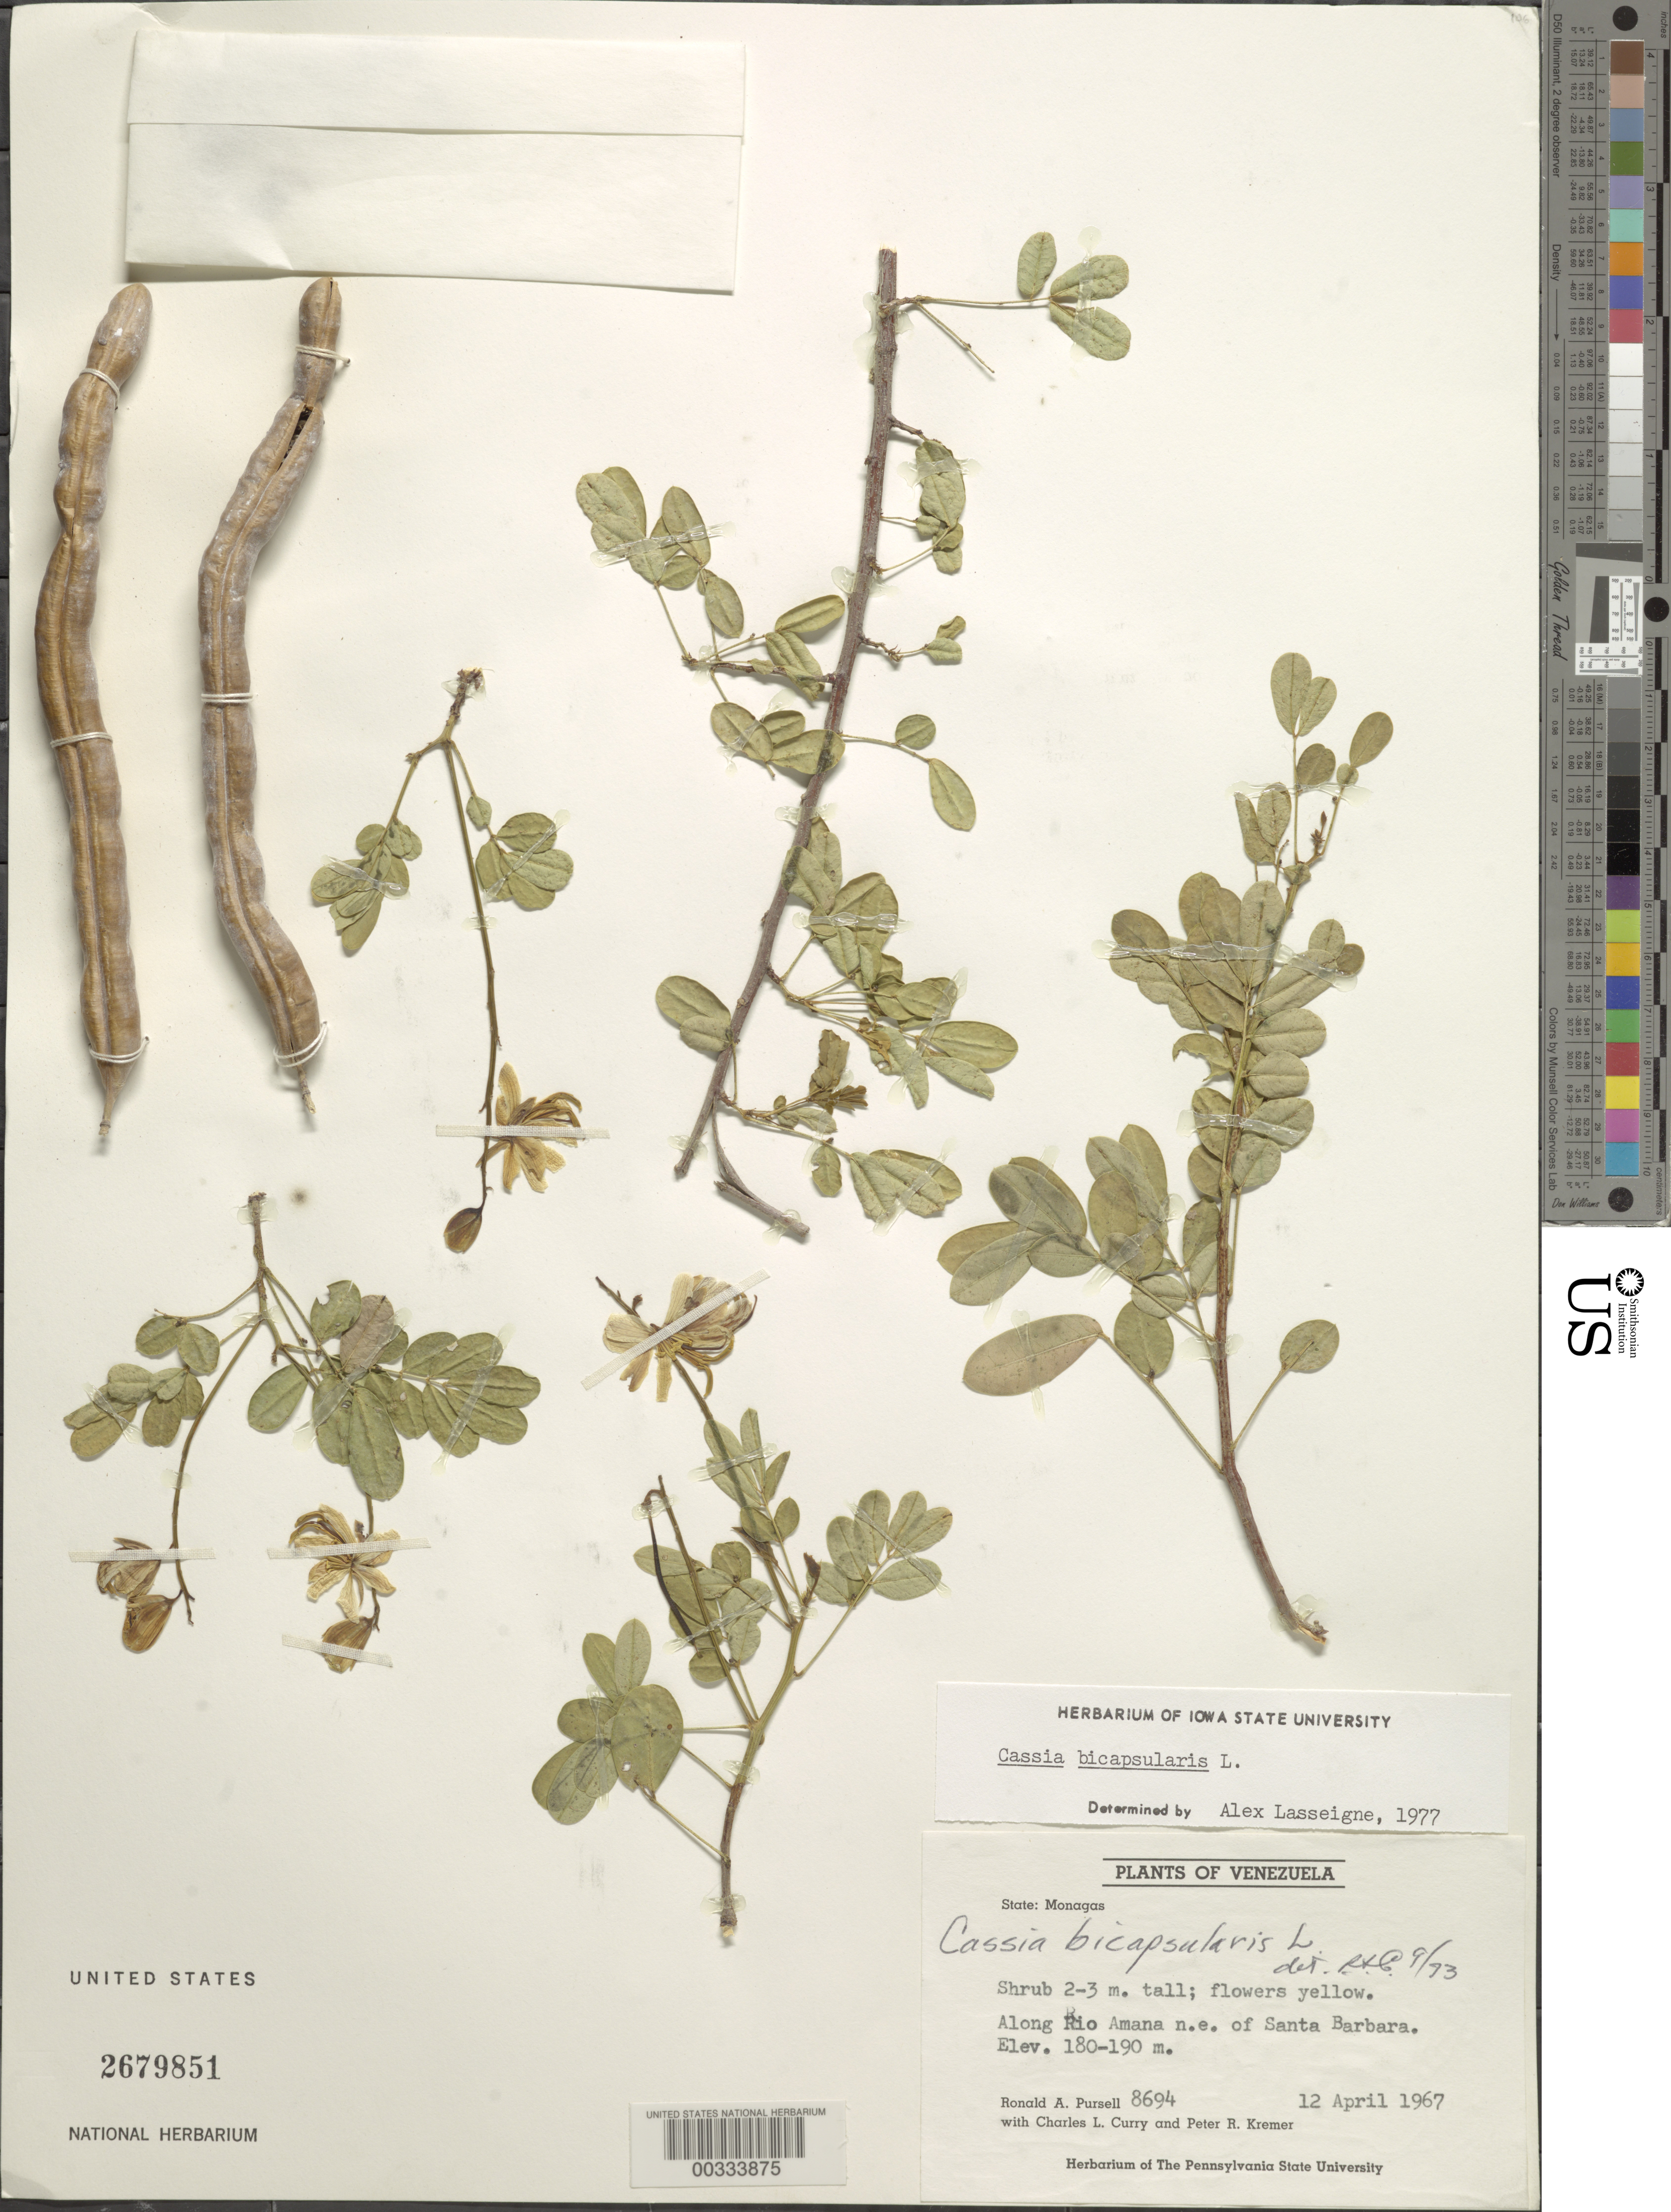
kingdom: Plantae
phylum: Tracheophyta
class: Magnoliopsida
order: Fabales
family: Fabaceae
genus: Senna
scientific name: Senna bicapsularis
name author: (L.) Roxb.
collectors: R. A. Pursell, C. L. Curry & P. R. Kremer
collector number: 8694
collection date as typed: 12 Apr 1967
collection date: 1967-04-12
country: Venezuela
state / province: Monagas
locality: Along rio amana ne of Santa Barbara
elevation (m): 180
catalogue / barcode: US 2679851